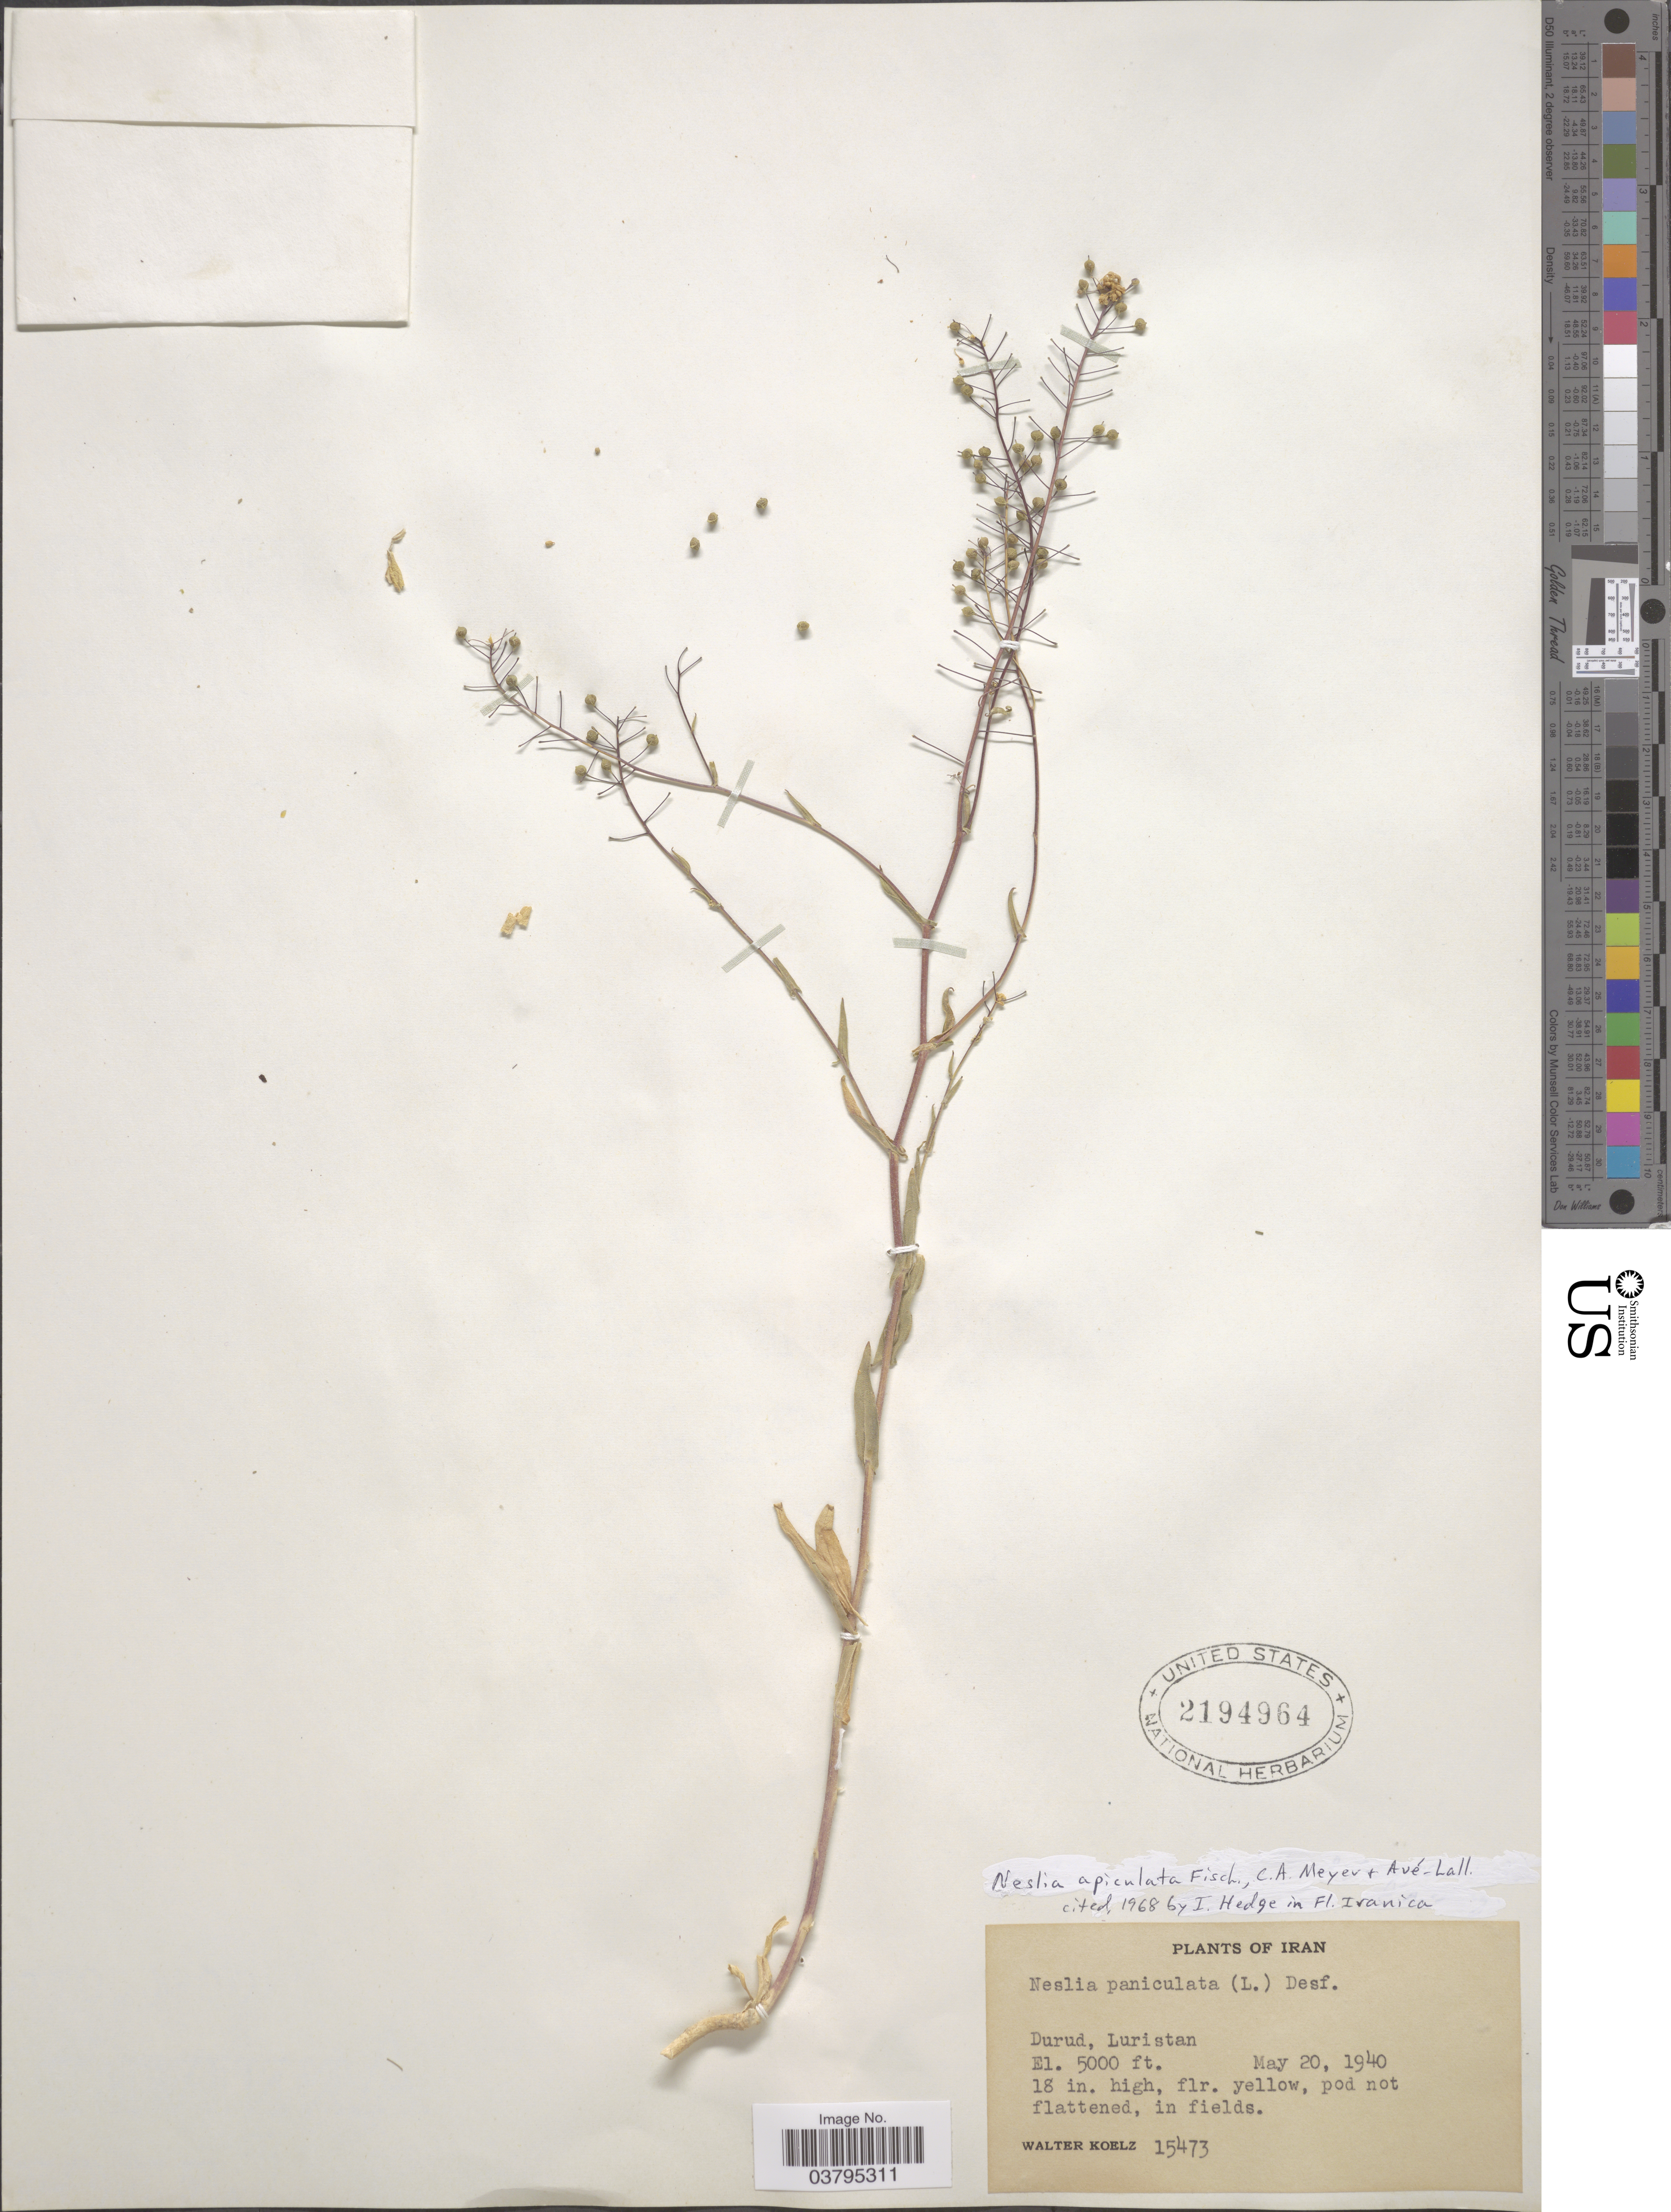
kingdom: Plantae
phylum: Tracheophyta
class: Magnoliopsida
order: Brassicales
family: Brassicaceae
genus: Neslia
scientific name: Neslia apiculata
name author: Fisch. et al.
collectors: W. N. Koelz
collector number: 15473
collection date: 1940-05-20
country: Iran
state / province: Lorestan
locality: Durud, Luristan.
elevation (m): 1524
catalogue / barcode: US 2194964